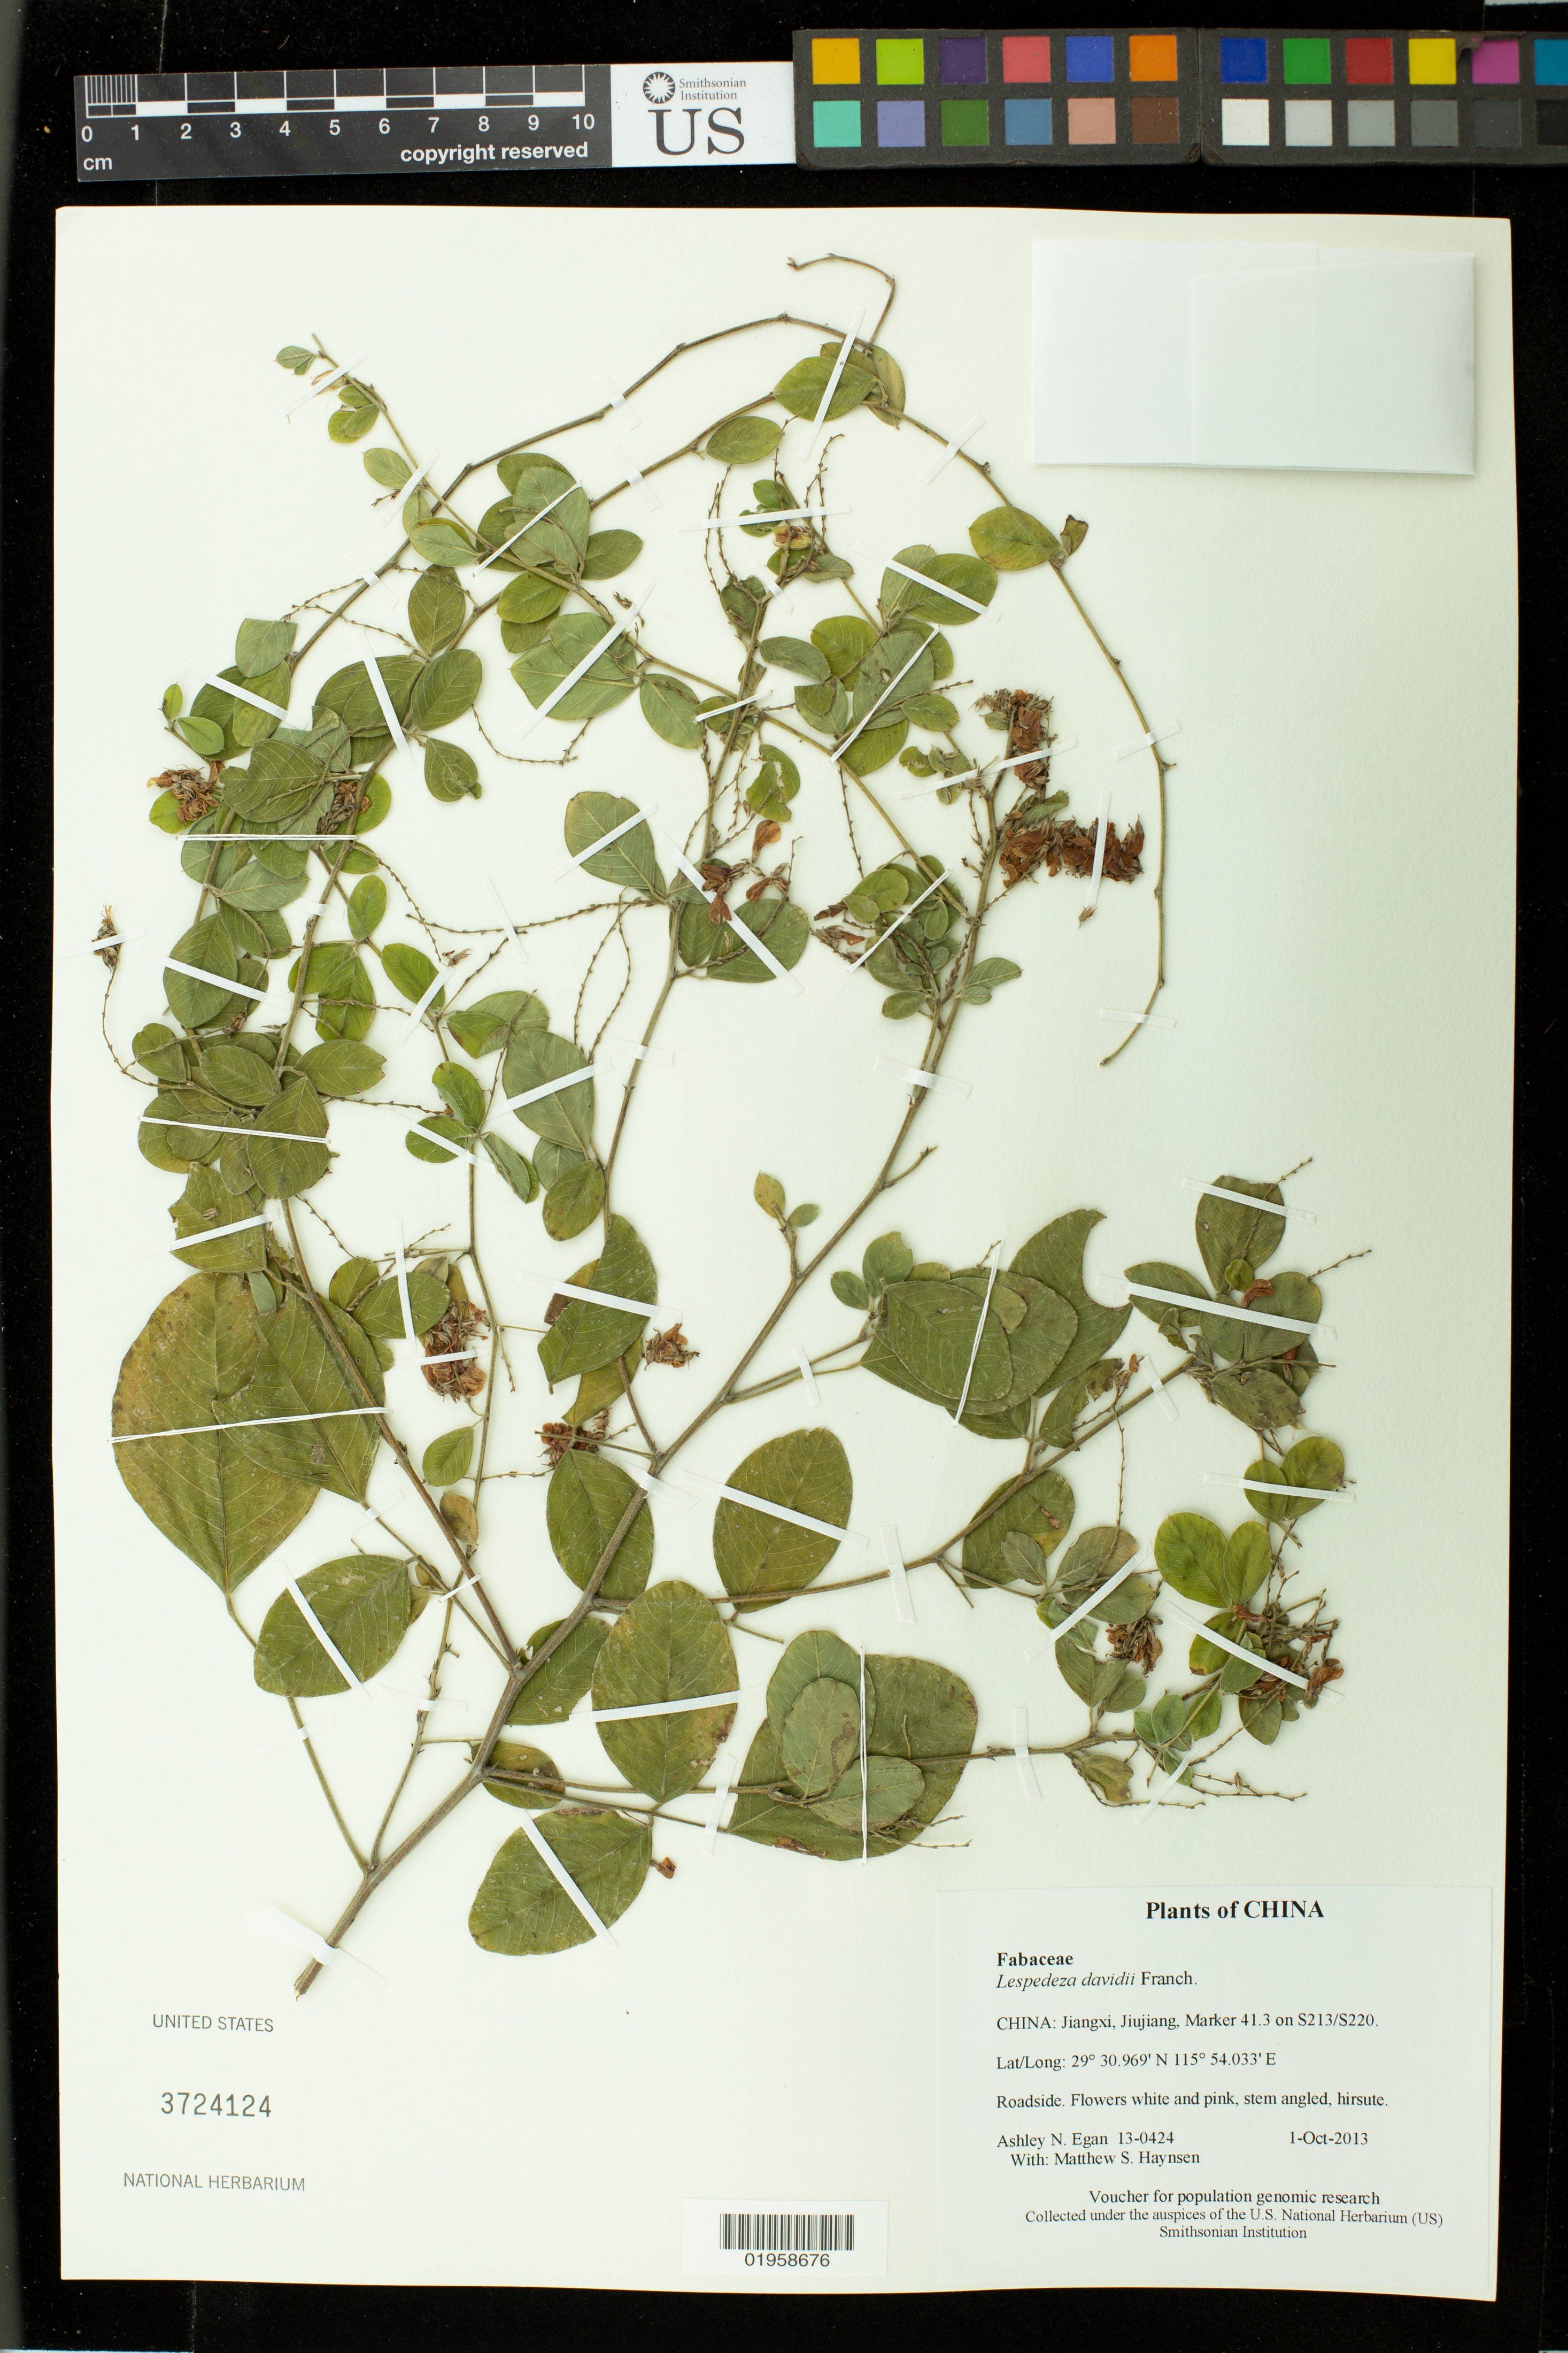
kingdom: Plantae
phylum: Tracheophyta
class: Magnoliopsida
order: Fabales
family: Fabaceae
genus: Lespedeza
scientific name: Lespedeza davidii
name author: Franch.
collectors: A. N. Egan & M. Hansen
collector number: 13-0424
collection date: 2013-10-01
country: China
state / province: Jiangxi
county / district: Jiujiang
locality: Marker 41.3 on S213/S220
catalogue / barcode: US 3724124